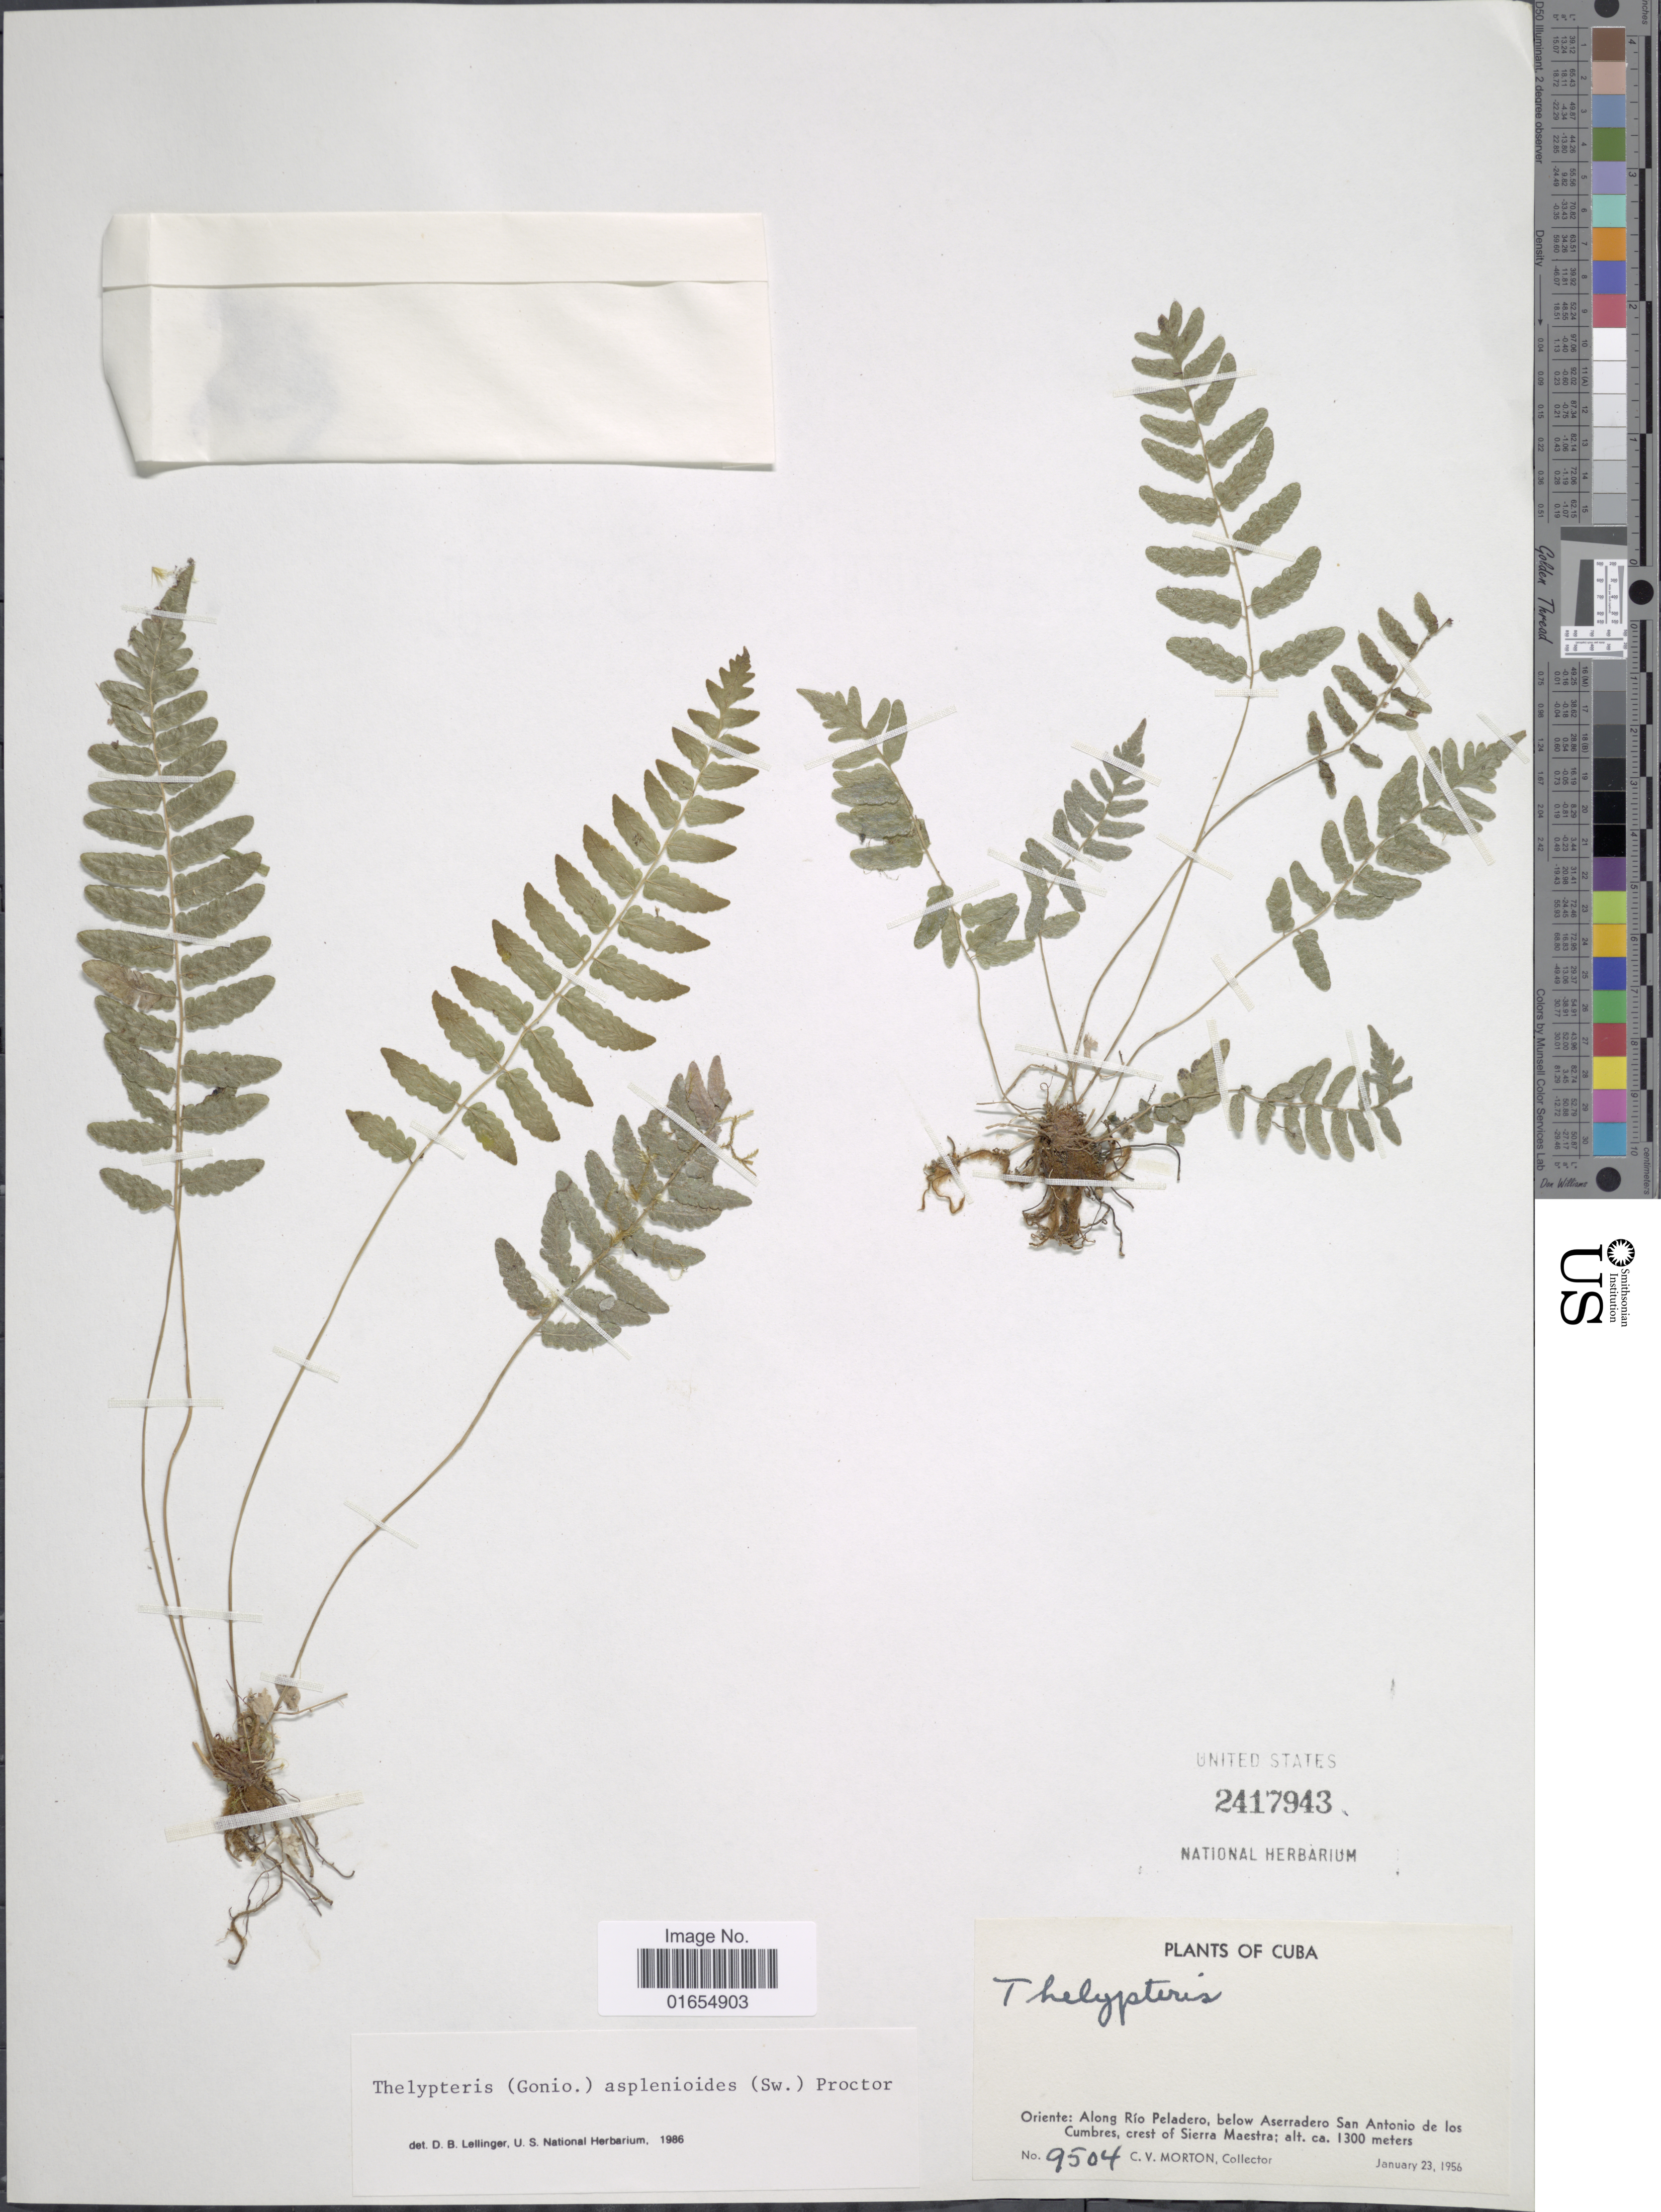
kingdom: Plantae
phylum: Tracheophyta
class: Polypodiopsida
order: Polypodiales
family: Thelypteridaceae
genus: Goniopteris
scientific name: Goniopteris retroflexa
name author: (L.) Pic. Serm.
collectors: C. V. Morton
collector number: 9504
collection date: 1956-01-23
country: Cuba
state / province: Oriente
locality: Along Rio Peladero, below Aserradero San Antonio de los Cumbres, crest of Sierra Maestra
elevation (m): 1300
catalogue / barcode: US 2417943